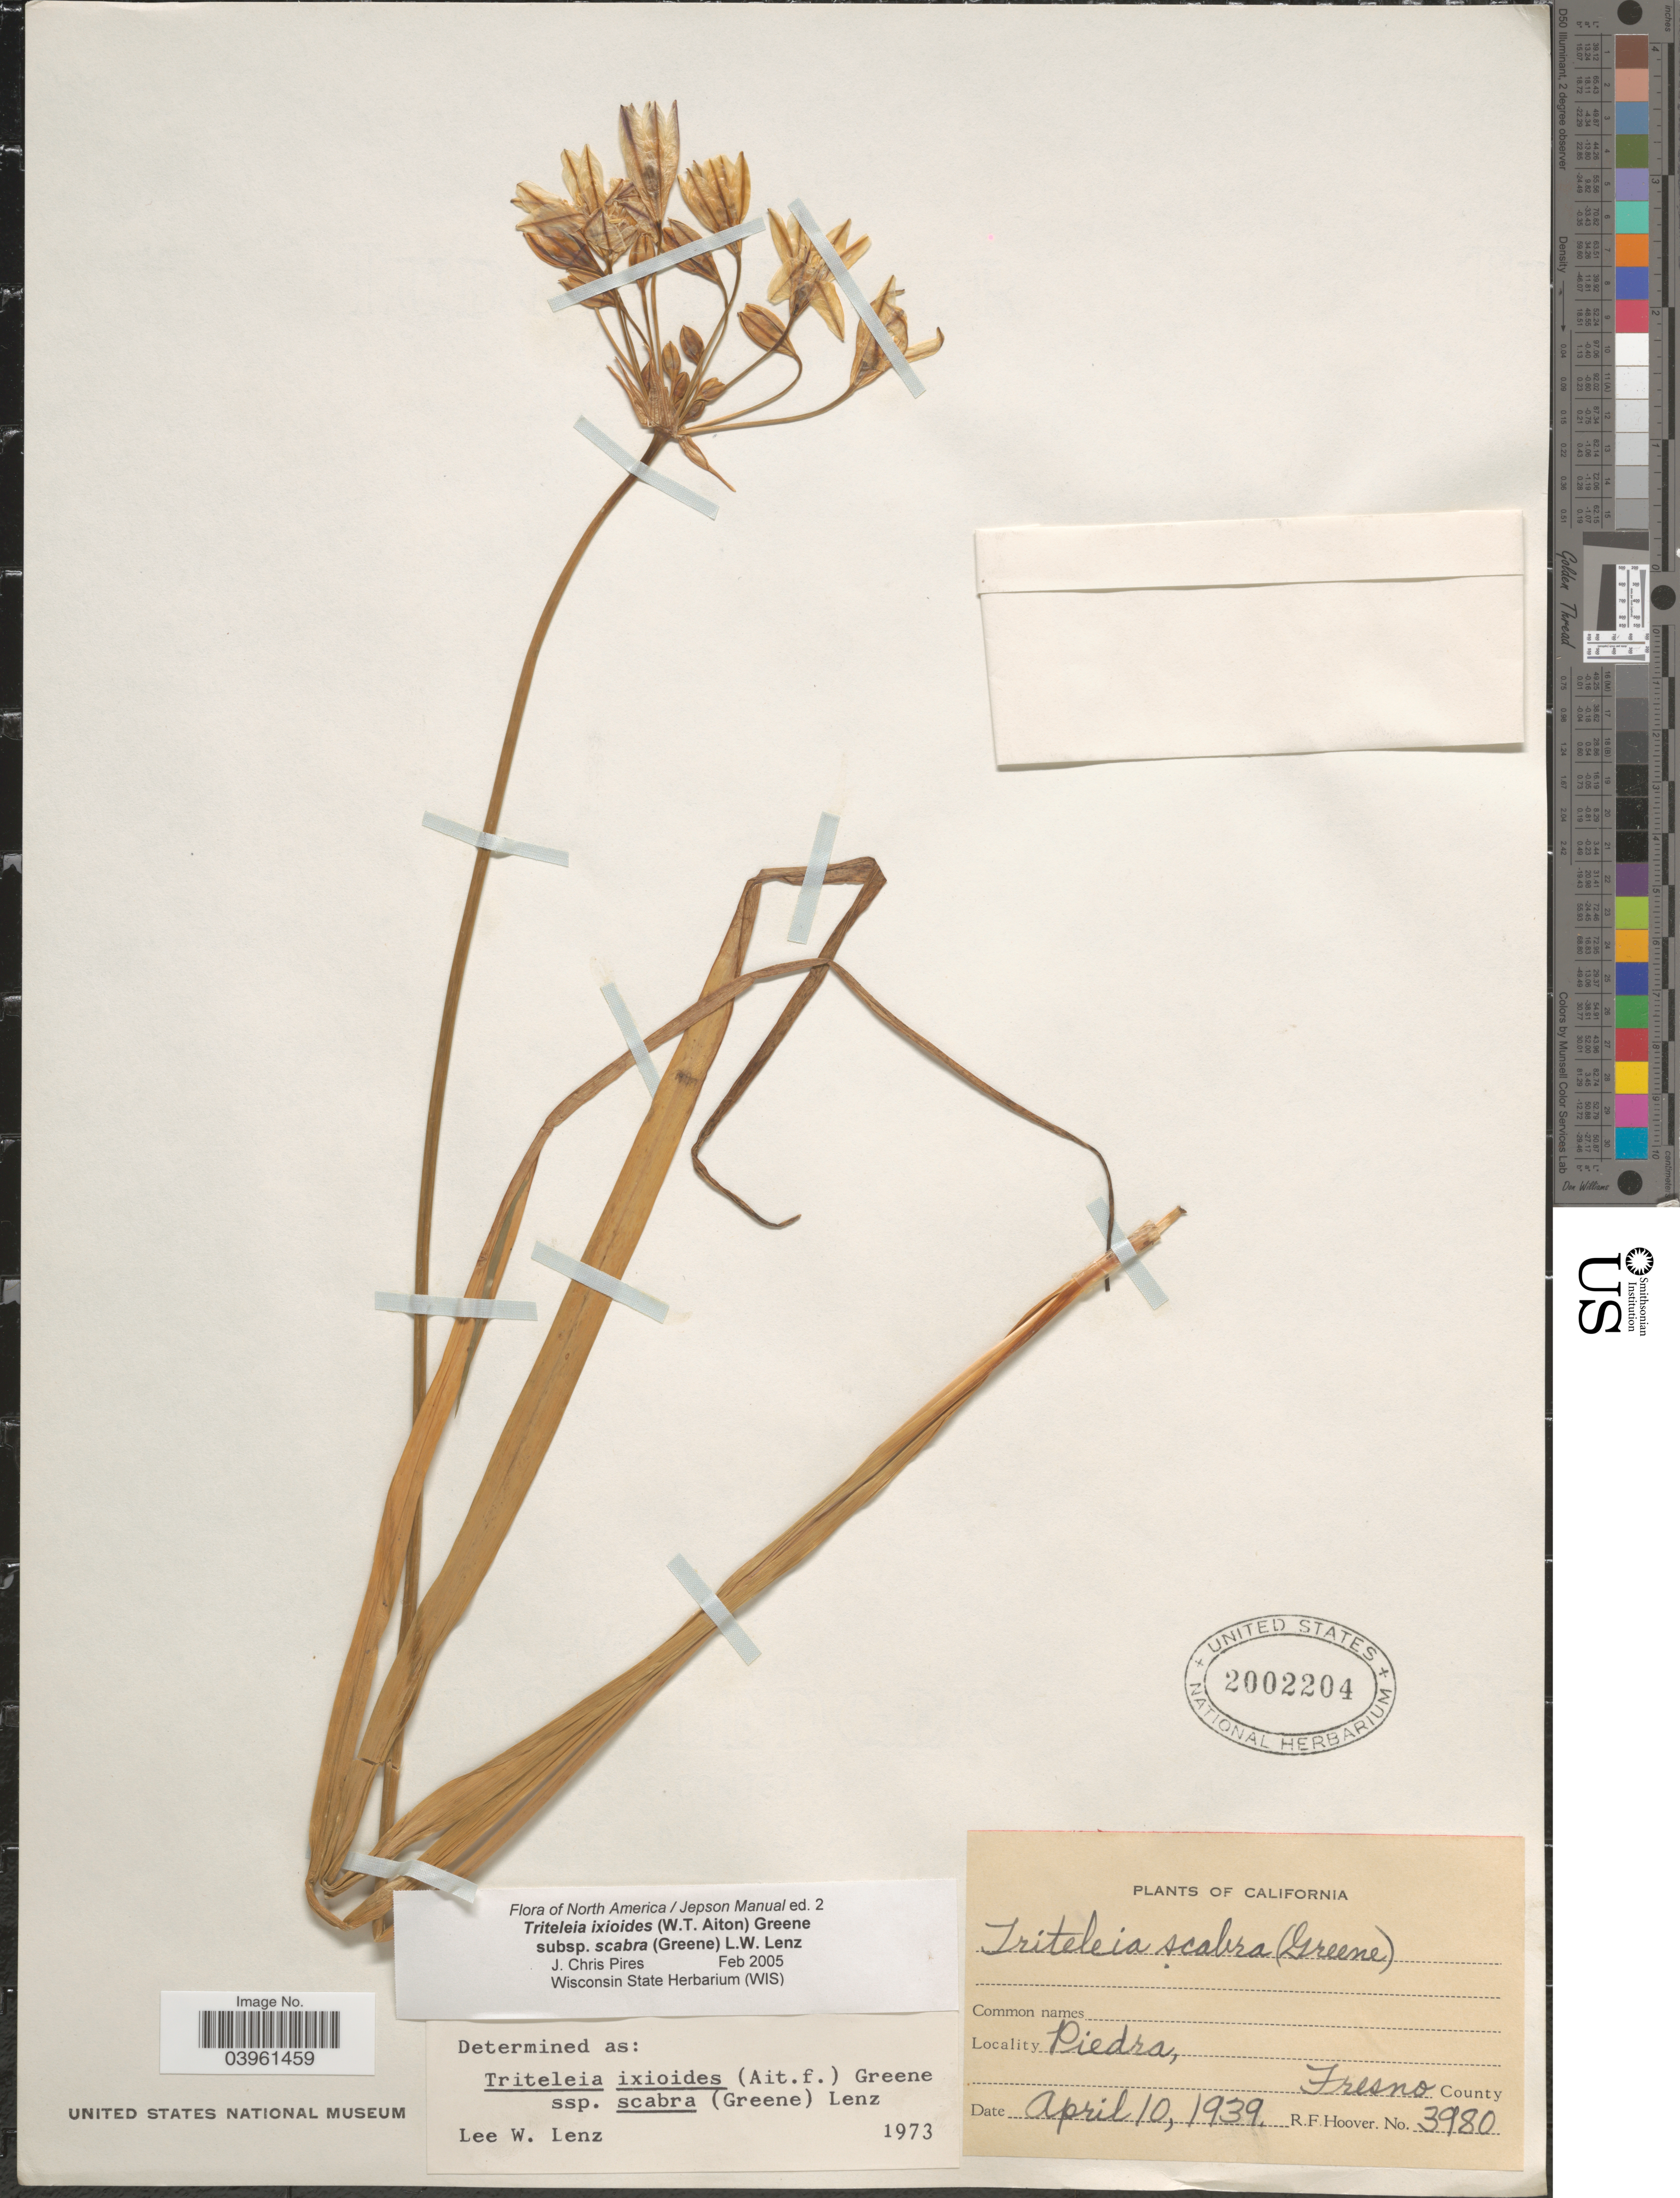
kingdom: Plantae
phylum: Tracheophyta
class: Liliopsida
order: Asparagales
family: Asparagaceae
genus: Triteleia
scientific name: Triteleia ixioides subsp. scabra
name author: (R. Br.) Greene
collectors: R. F. Hoover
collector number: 3980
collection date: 1939-04-10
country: United States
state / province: California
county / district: Fresno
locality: Piedra, Fresno County.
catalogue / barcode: US 2002204